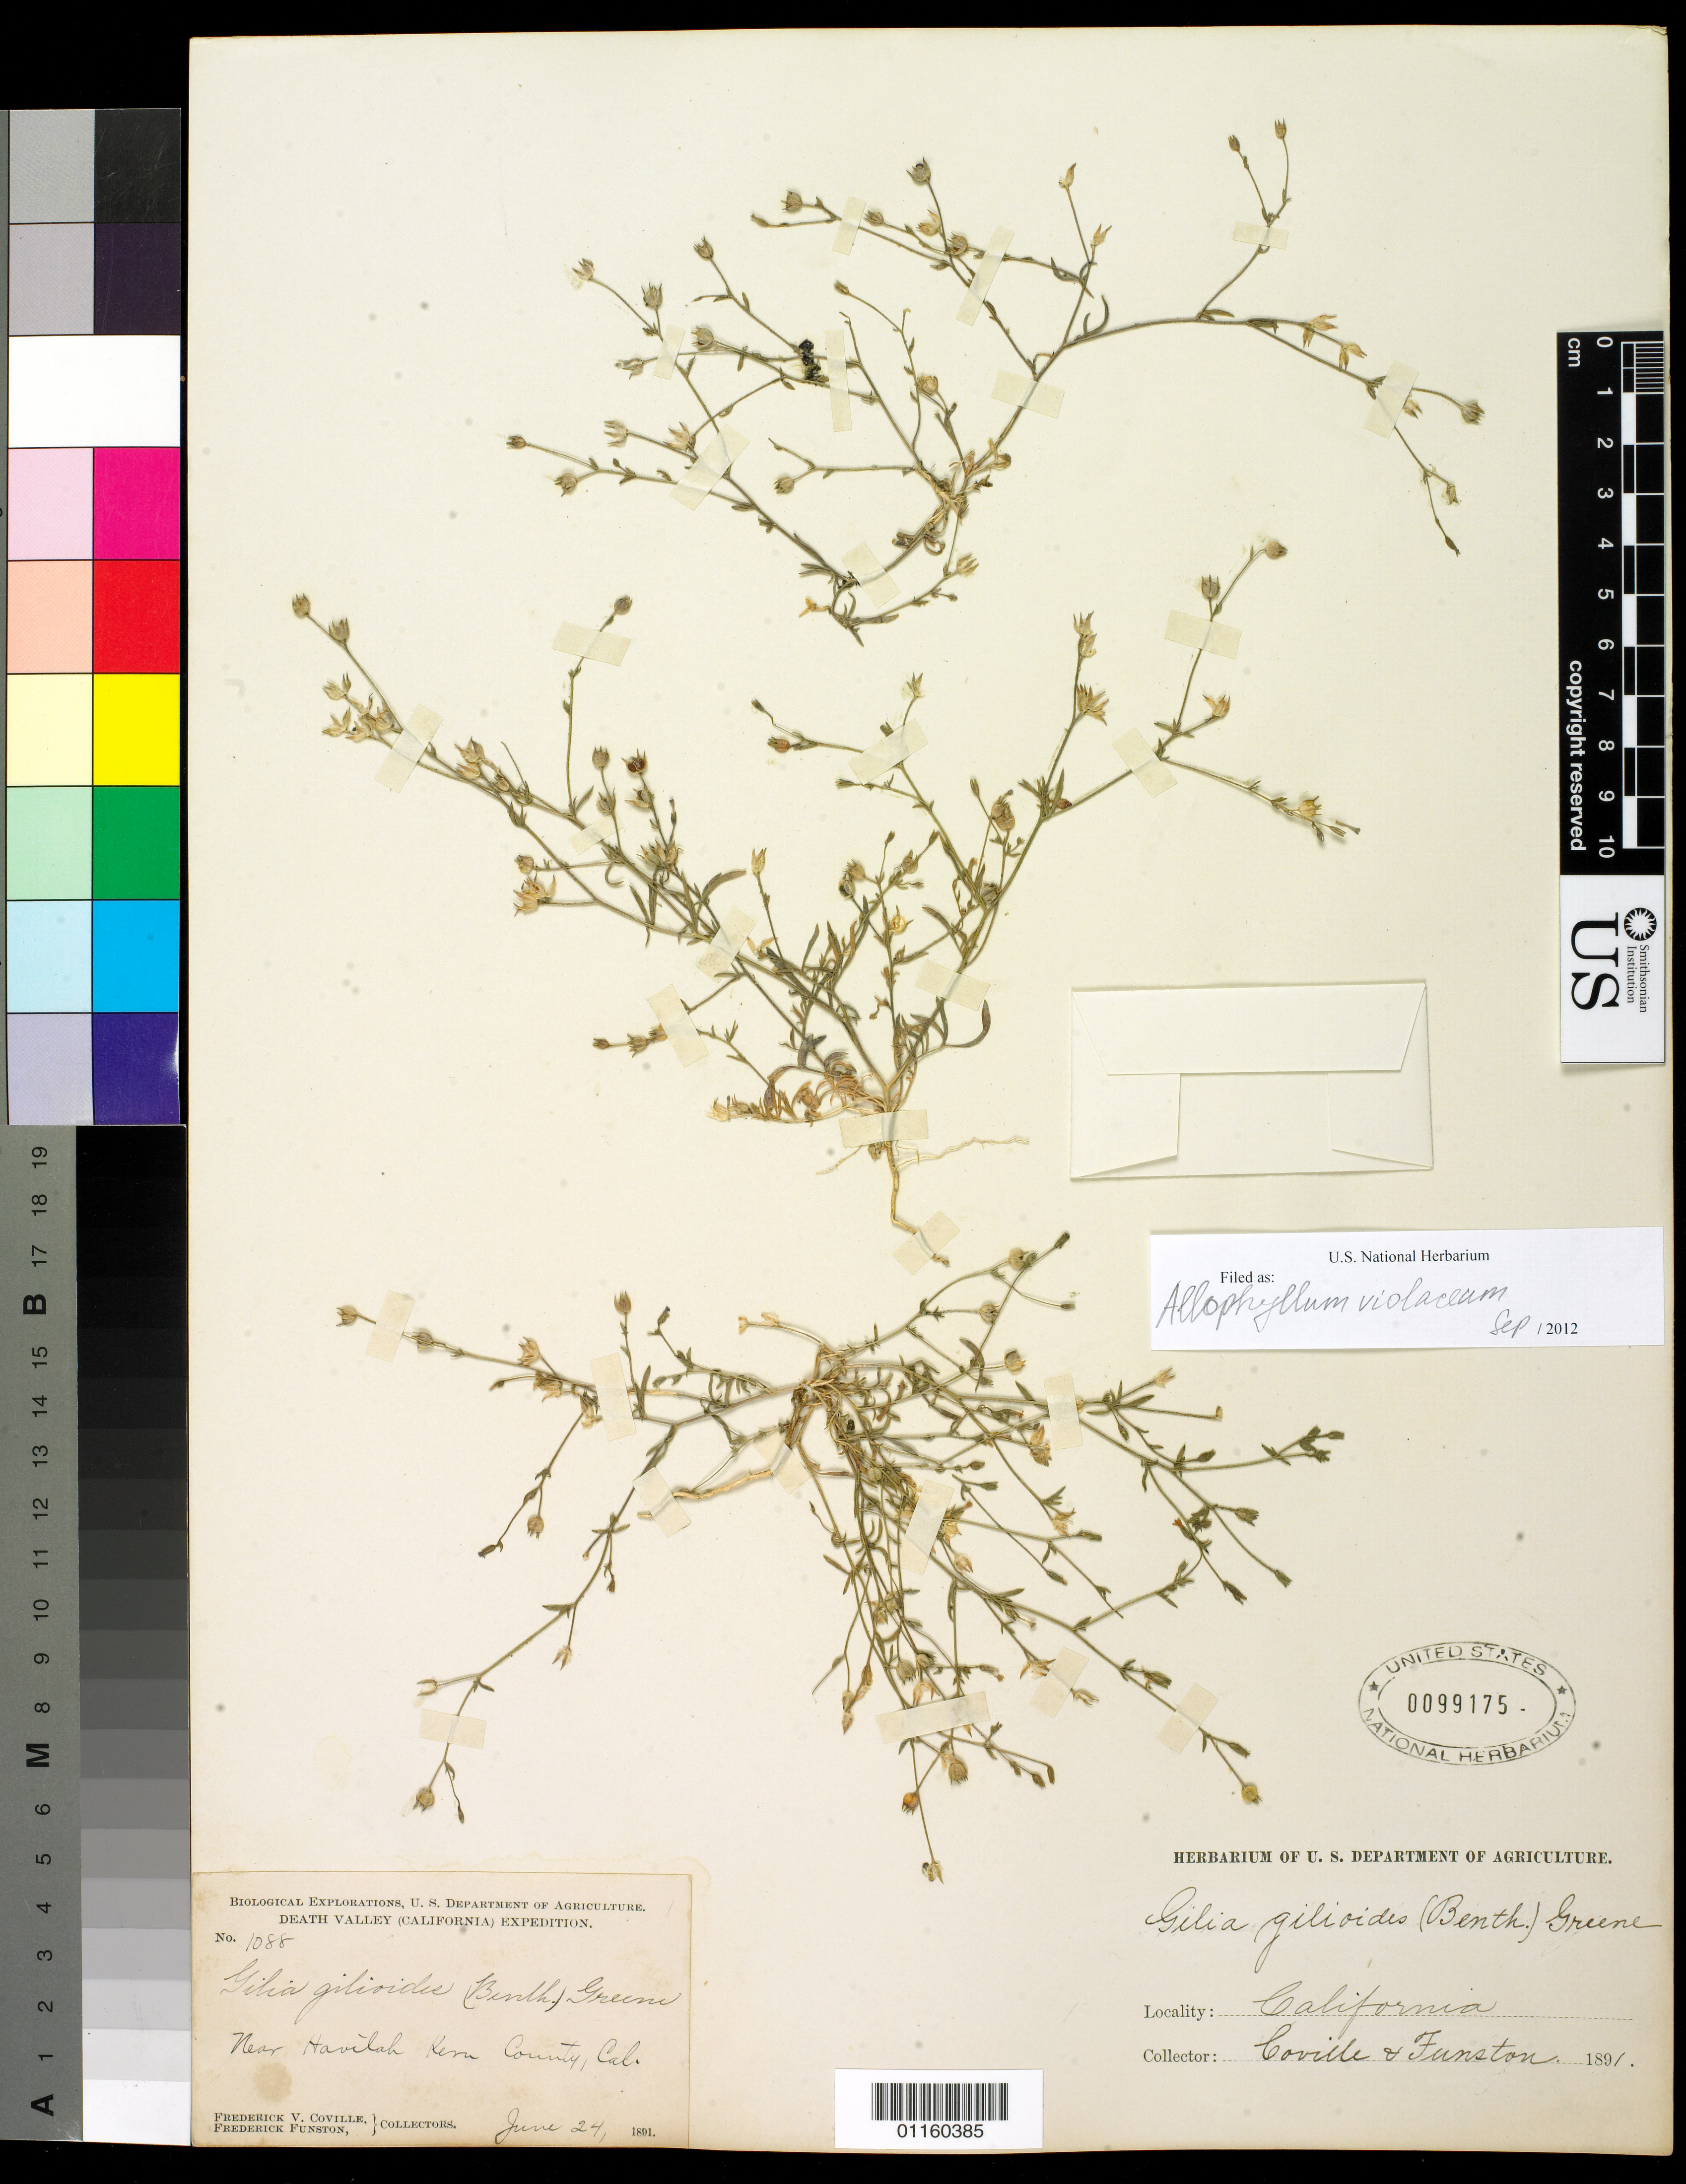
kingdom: Plantae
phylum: Tracheophyta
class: Magnoliopsida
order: Ericales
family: Polemoniaceae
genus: Allophyllum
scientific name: Allophyllum violaceum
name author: (A. Heller) A.D. Grant & V.E. Grant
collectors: F. V. Coville & F. Funston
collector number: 1088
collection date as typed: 24 Jun 1891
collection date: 1891-06-24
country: United States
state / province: California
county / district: Kern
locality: near Havilah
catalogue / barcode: US 99175